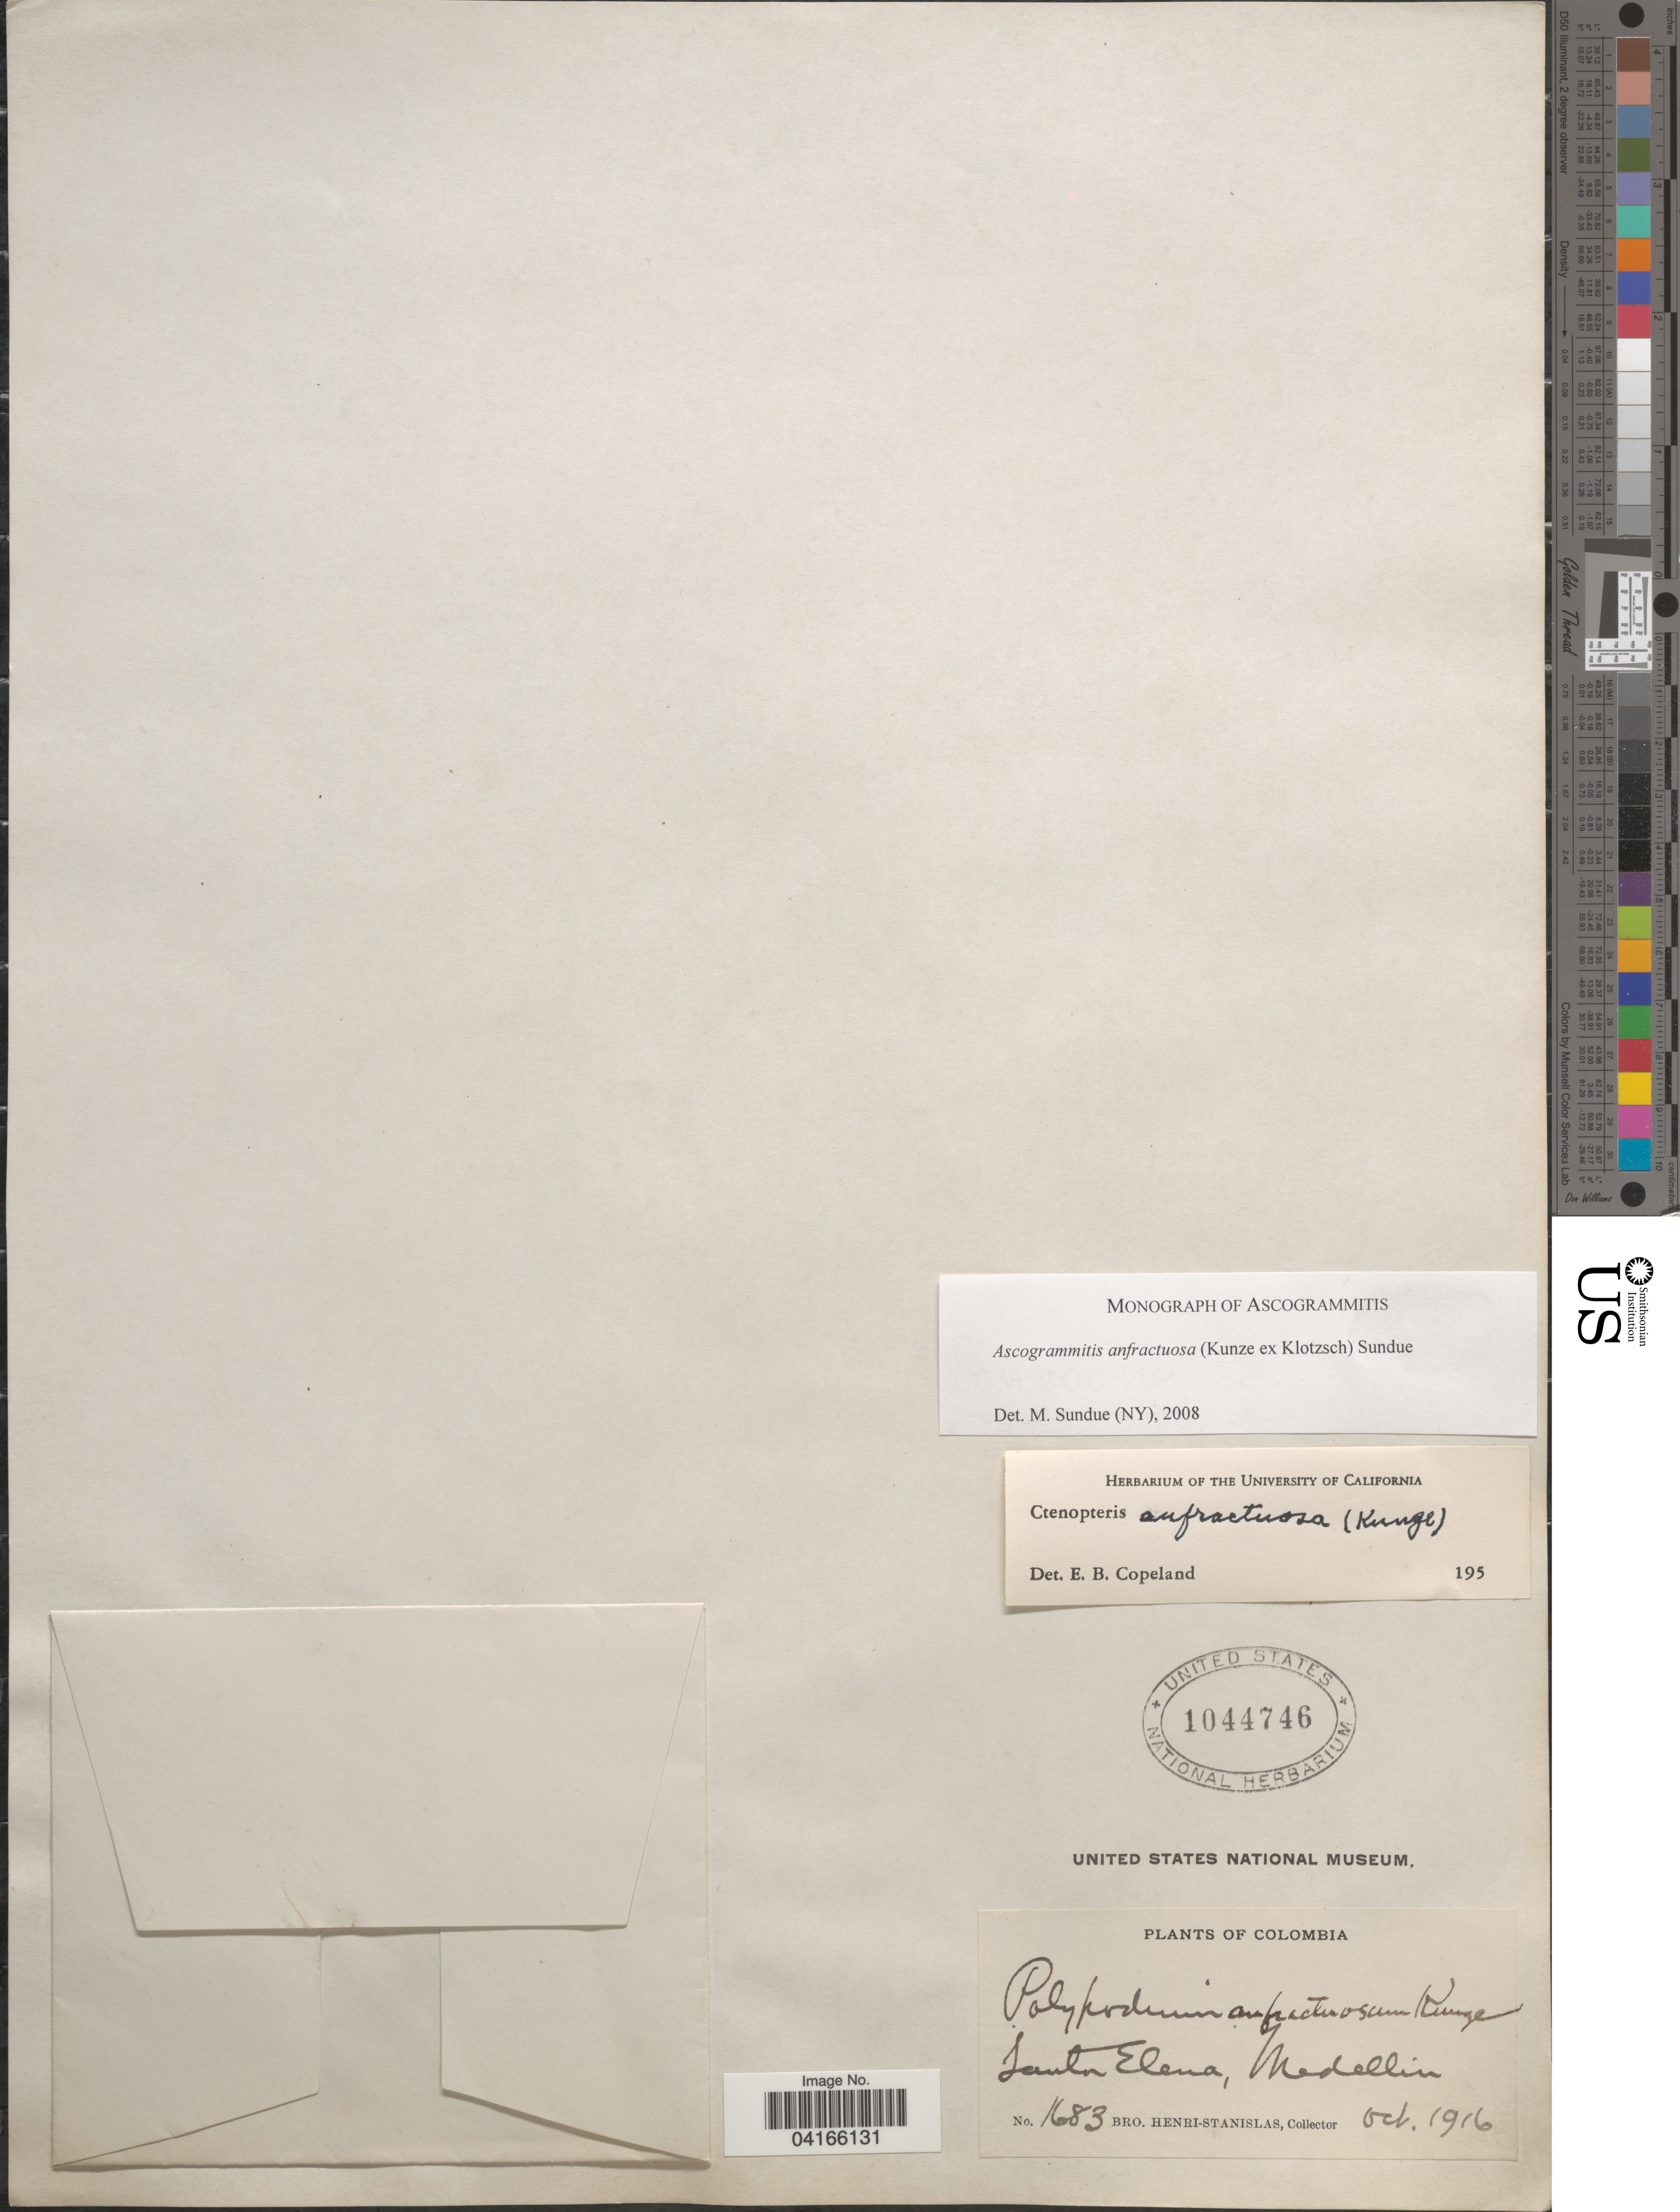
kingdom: Plantae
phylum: Tracheophyta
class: Polypodiopsida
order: Polypodiales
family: Polypodiaceae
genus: Ascogrammitis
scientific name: Ascogrammitis anfractuosa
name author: (Kunze ex Klotzsch) Sundue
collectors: Henri-Stanislas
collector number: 1683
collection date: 1916-10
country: Colombia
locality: Santa Elena, Medellin.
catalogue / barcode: US 1044746